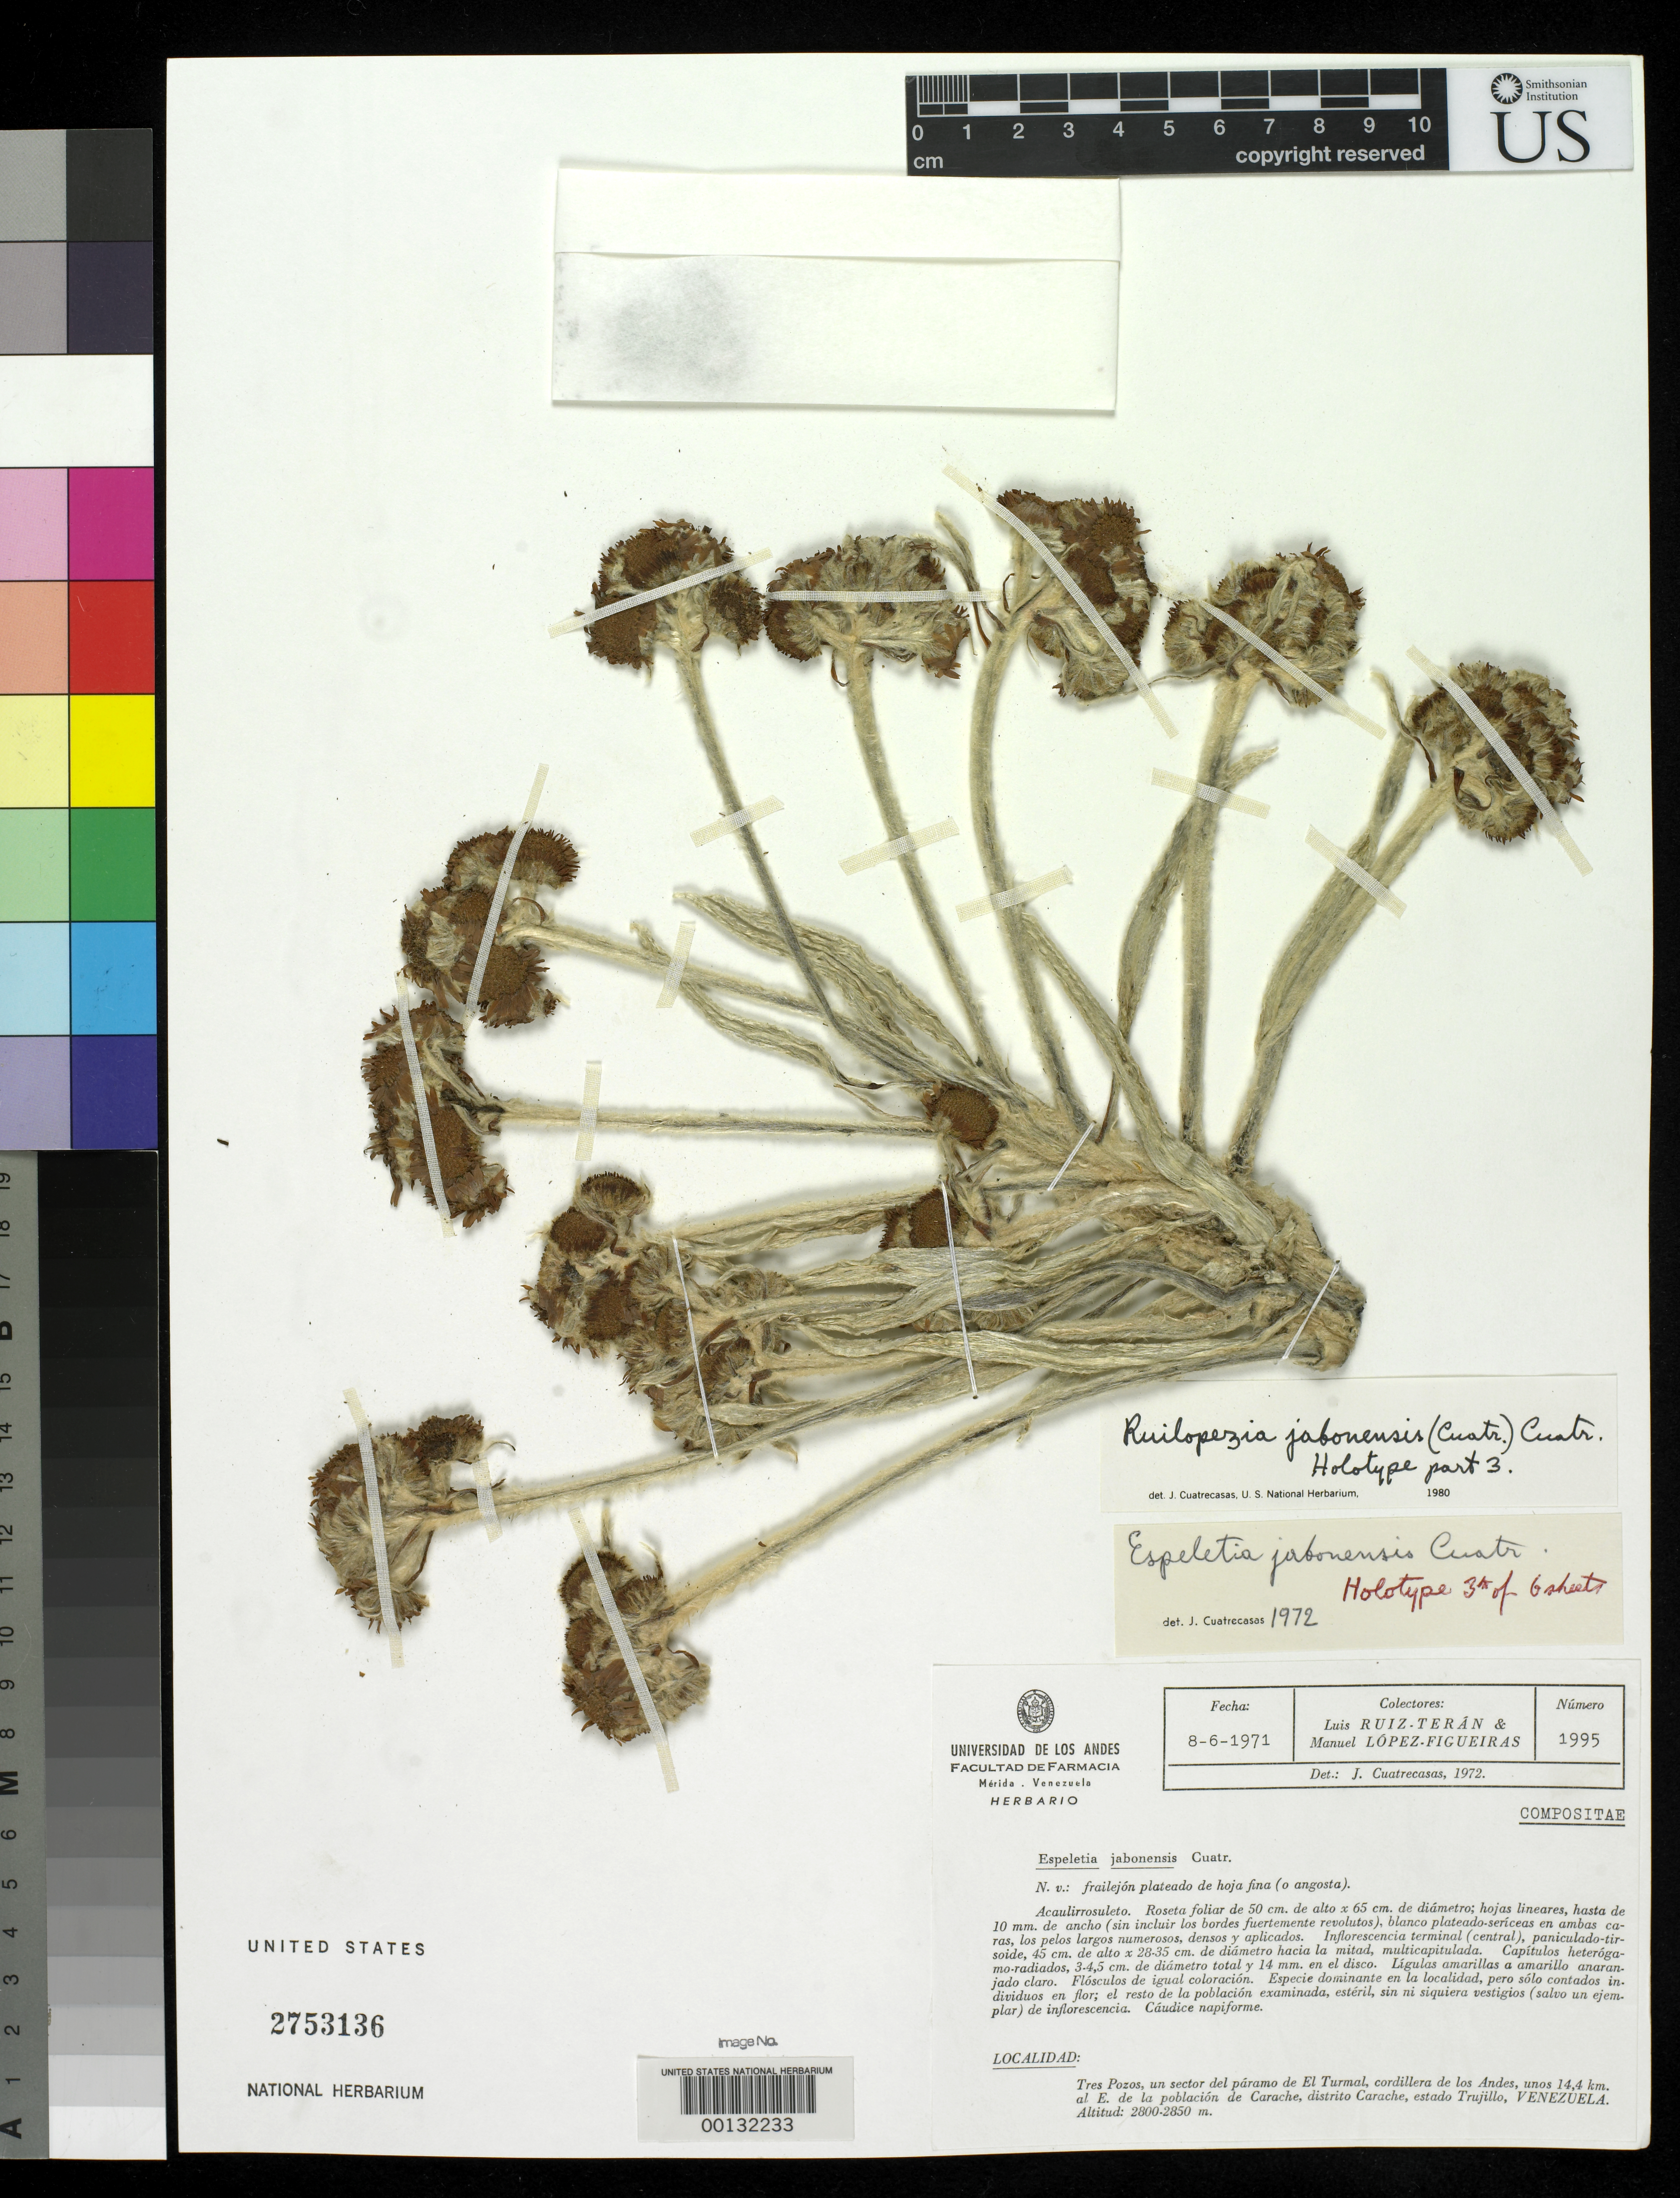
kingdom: Plantae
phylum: Tracheophyta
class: Magnoliopsida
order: Asterales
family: Asteraceae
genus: Espeletia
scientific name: Espeletia jabonensis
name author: Cuatrec.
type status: Holotype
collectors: L. E. Ruíz-Terán & M. López Figueiras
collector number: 1995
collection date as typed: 08 Jun 1971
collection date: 1971-06-08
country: Venezuela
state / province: Trujillo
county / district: Carache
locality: Tres Pozos, Páramo del Turmal, Cordillera de Los Andes, 14.4 km E de la poblacion de Carache. [Tres Pozos, Páramo del Turmal, Cordillera de Los Andes, 14.4 km E of the village of Carache.]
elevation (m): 2800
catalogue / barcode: US 2753136